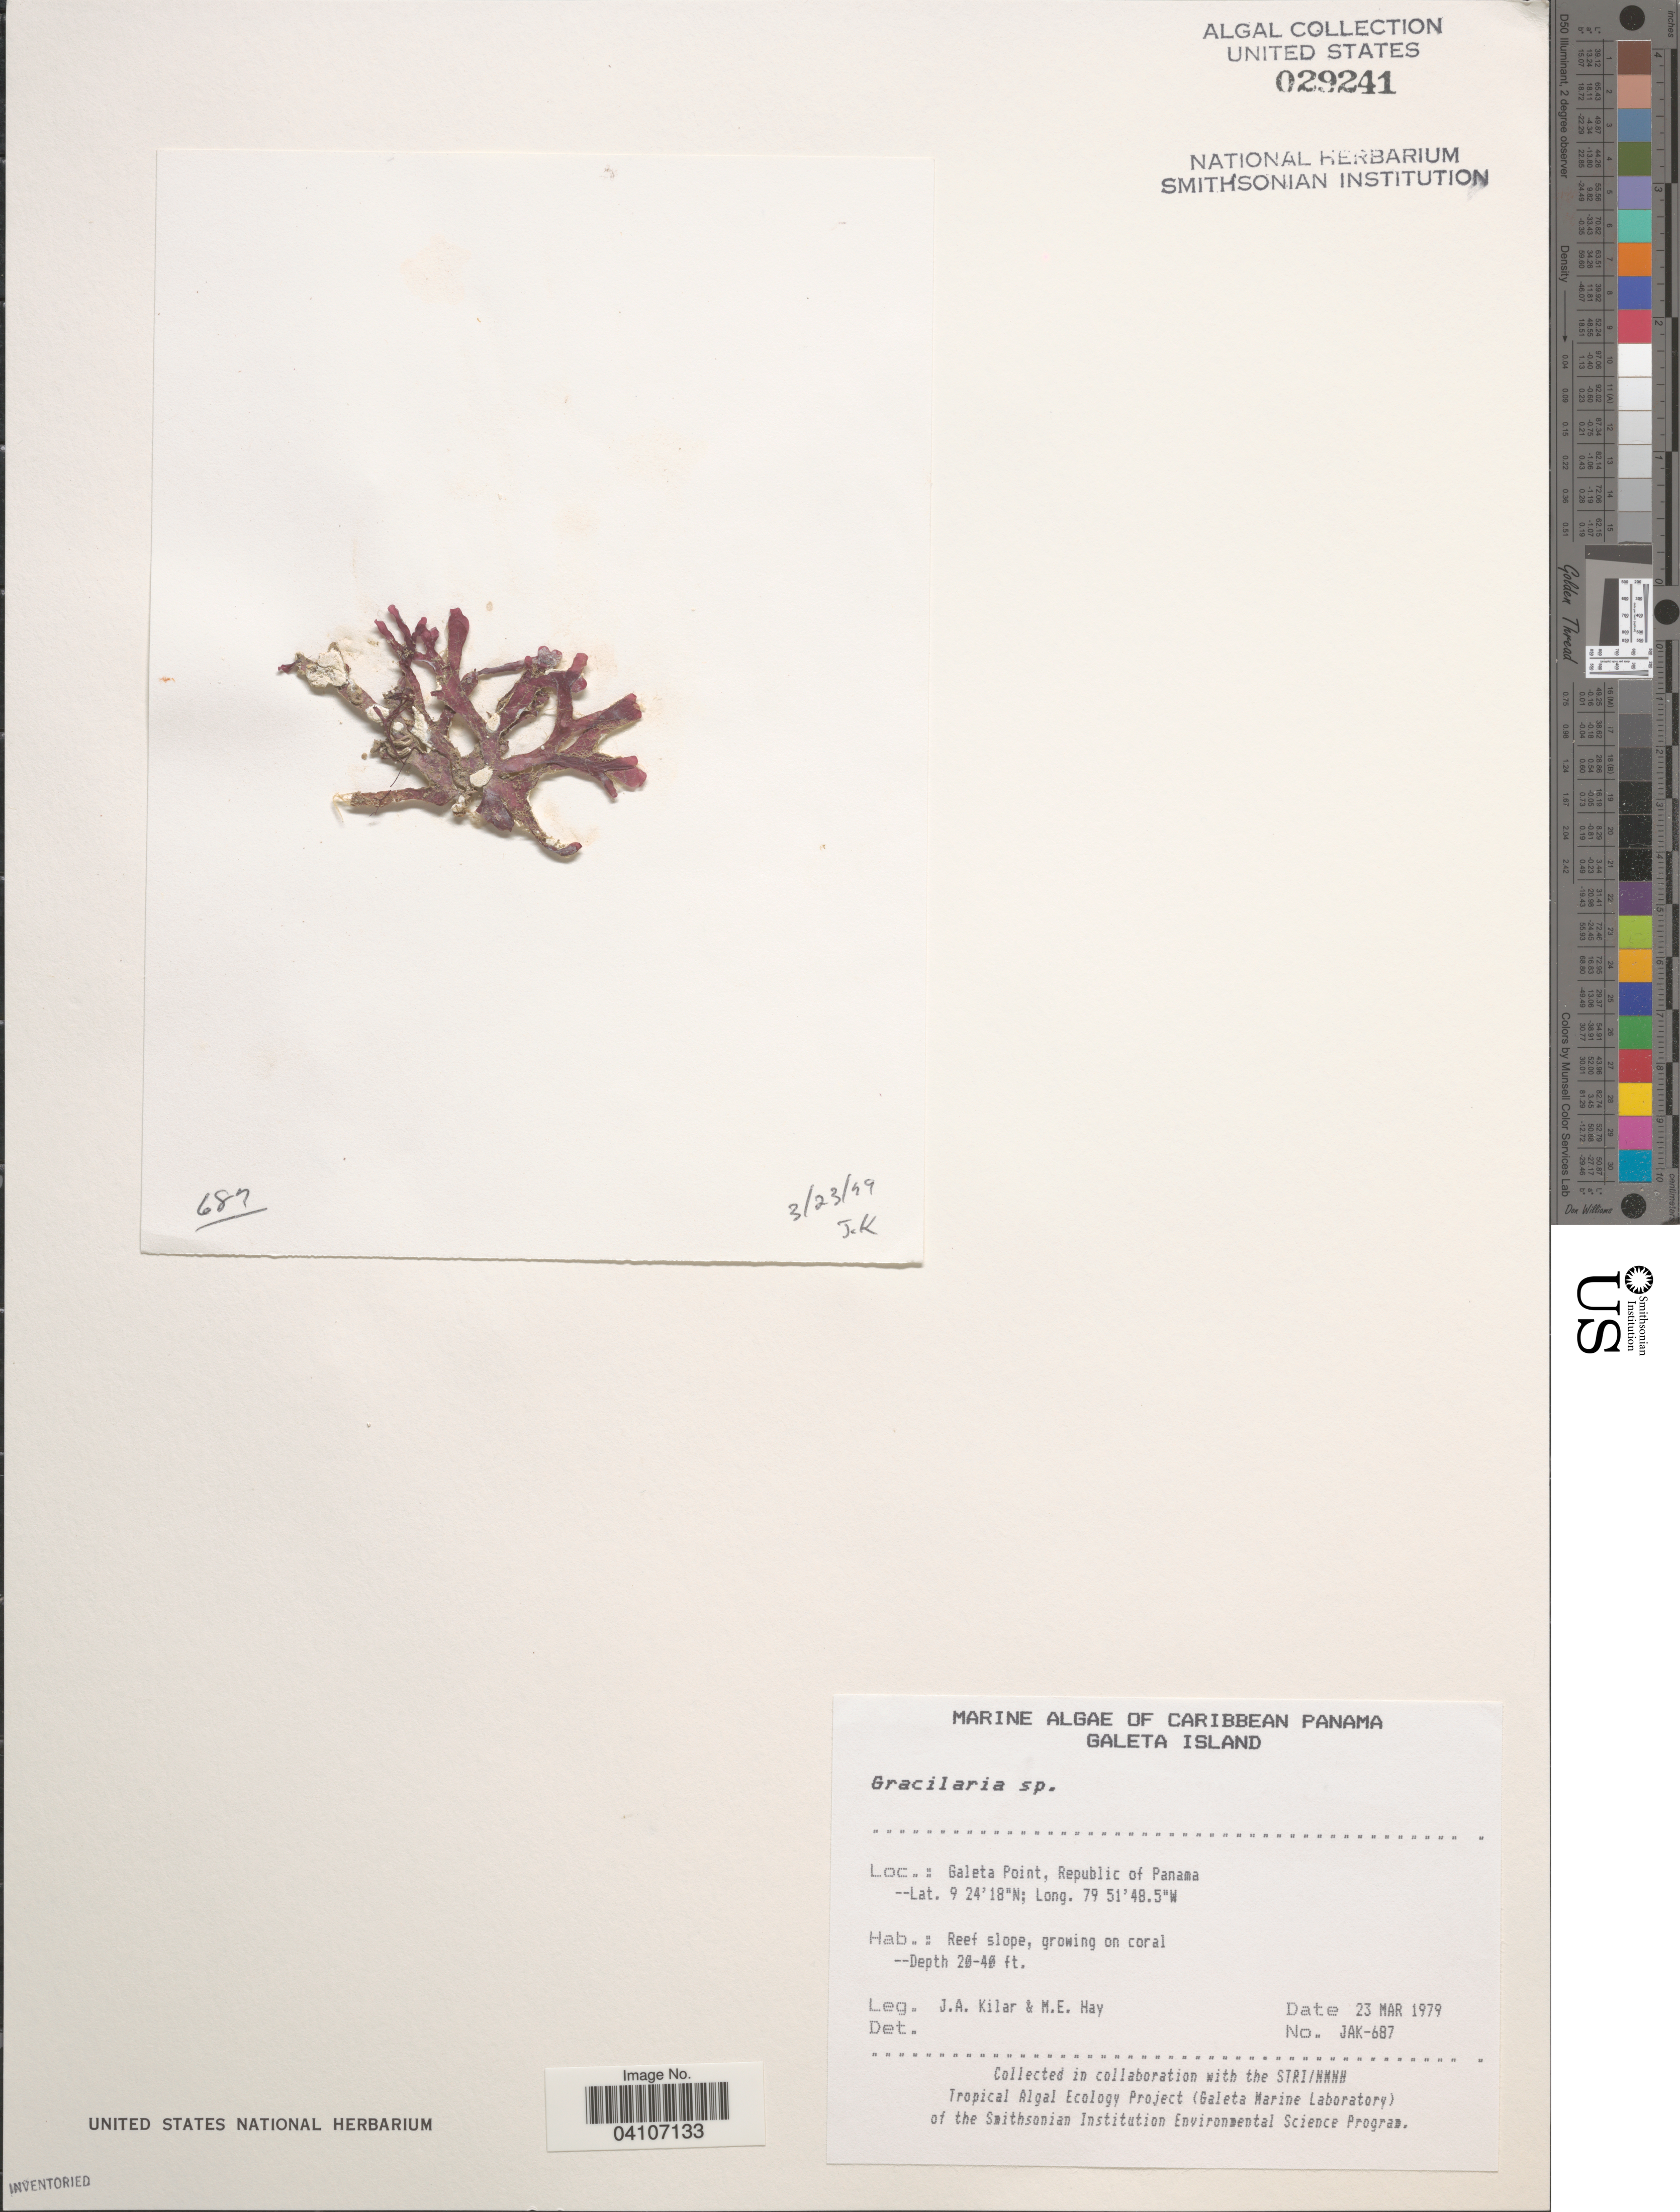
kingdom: Plantae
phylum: Rhodophyta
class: Florideophyceae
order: Gracilariales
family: Gracilariaceae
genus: Gracilaria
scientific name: Gracilaria sp.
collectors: J. A. Kilar & M. E. Hay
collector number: JAK-687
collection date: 1979-03-23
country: Panama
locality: Caribbean Panama. Galeta Island. Galeta Point, Republic of Panama.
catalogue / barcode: US 29241